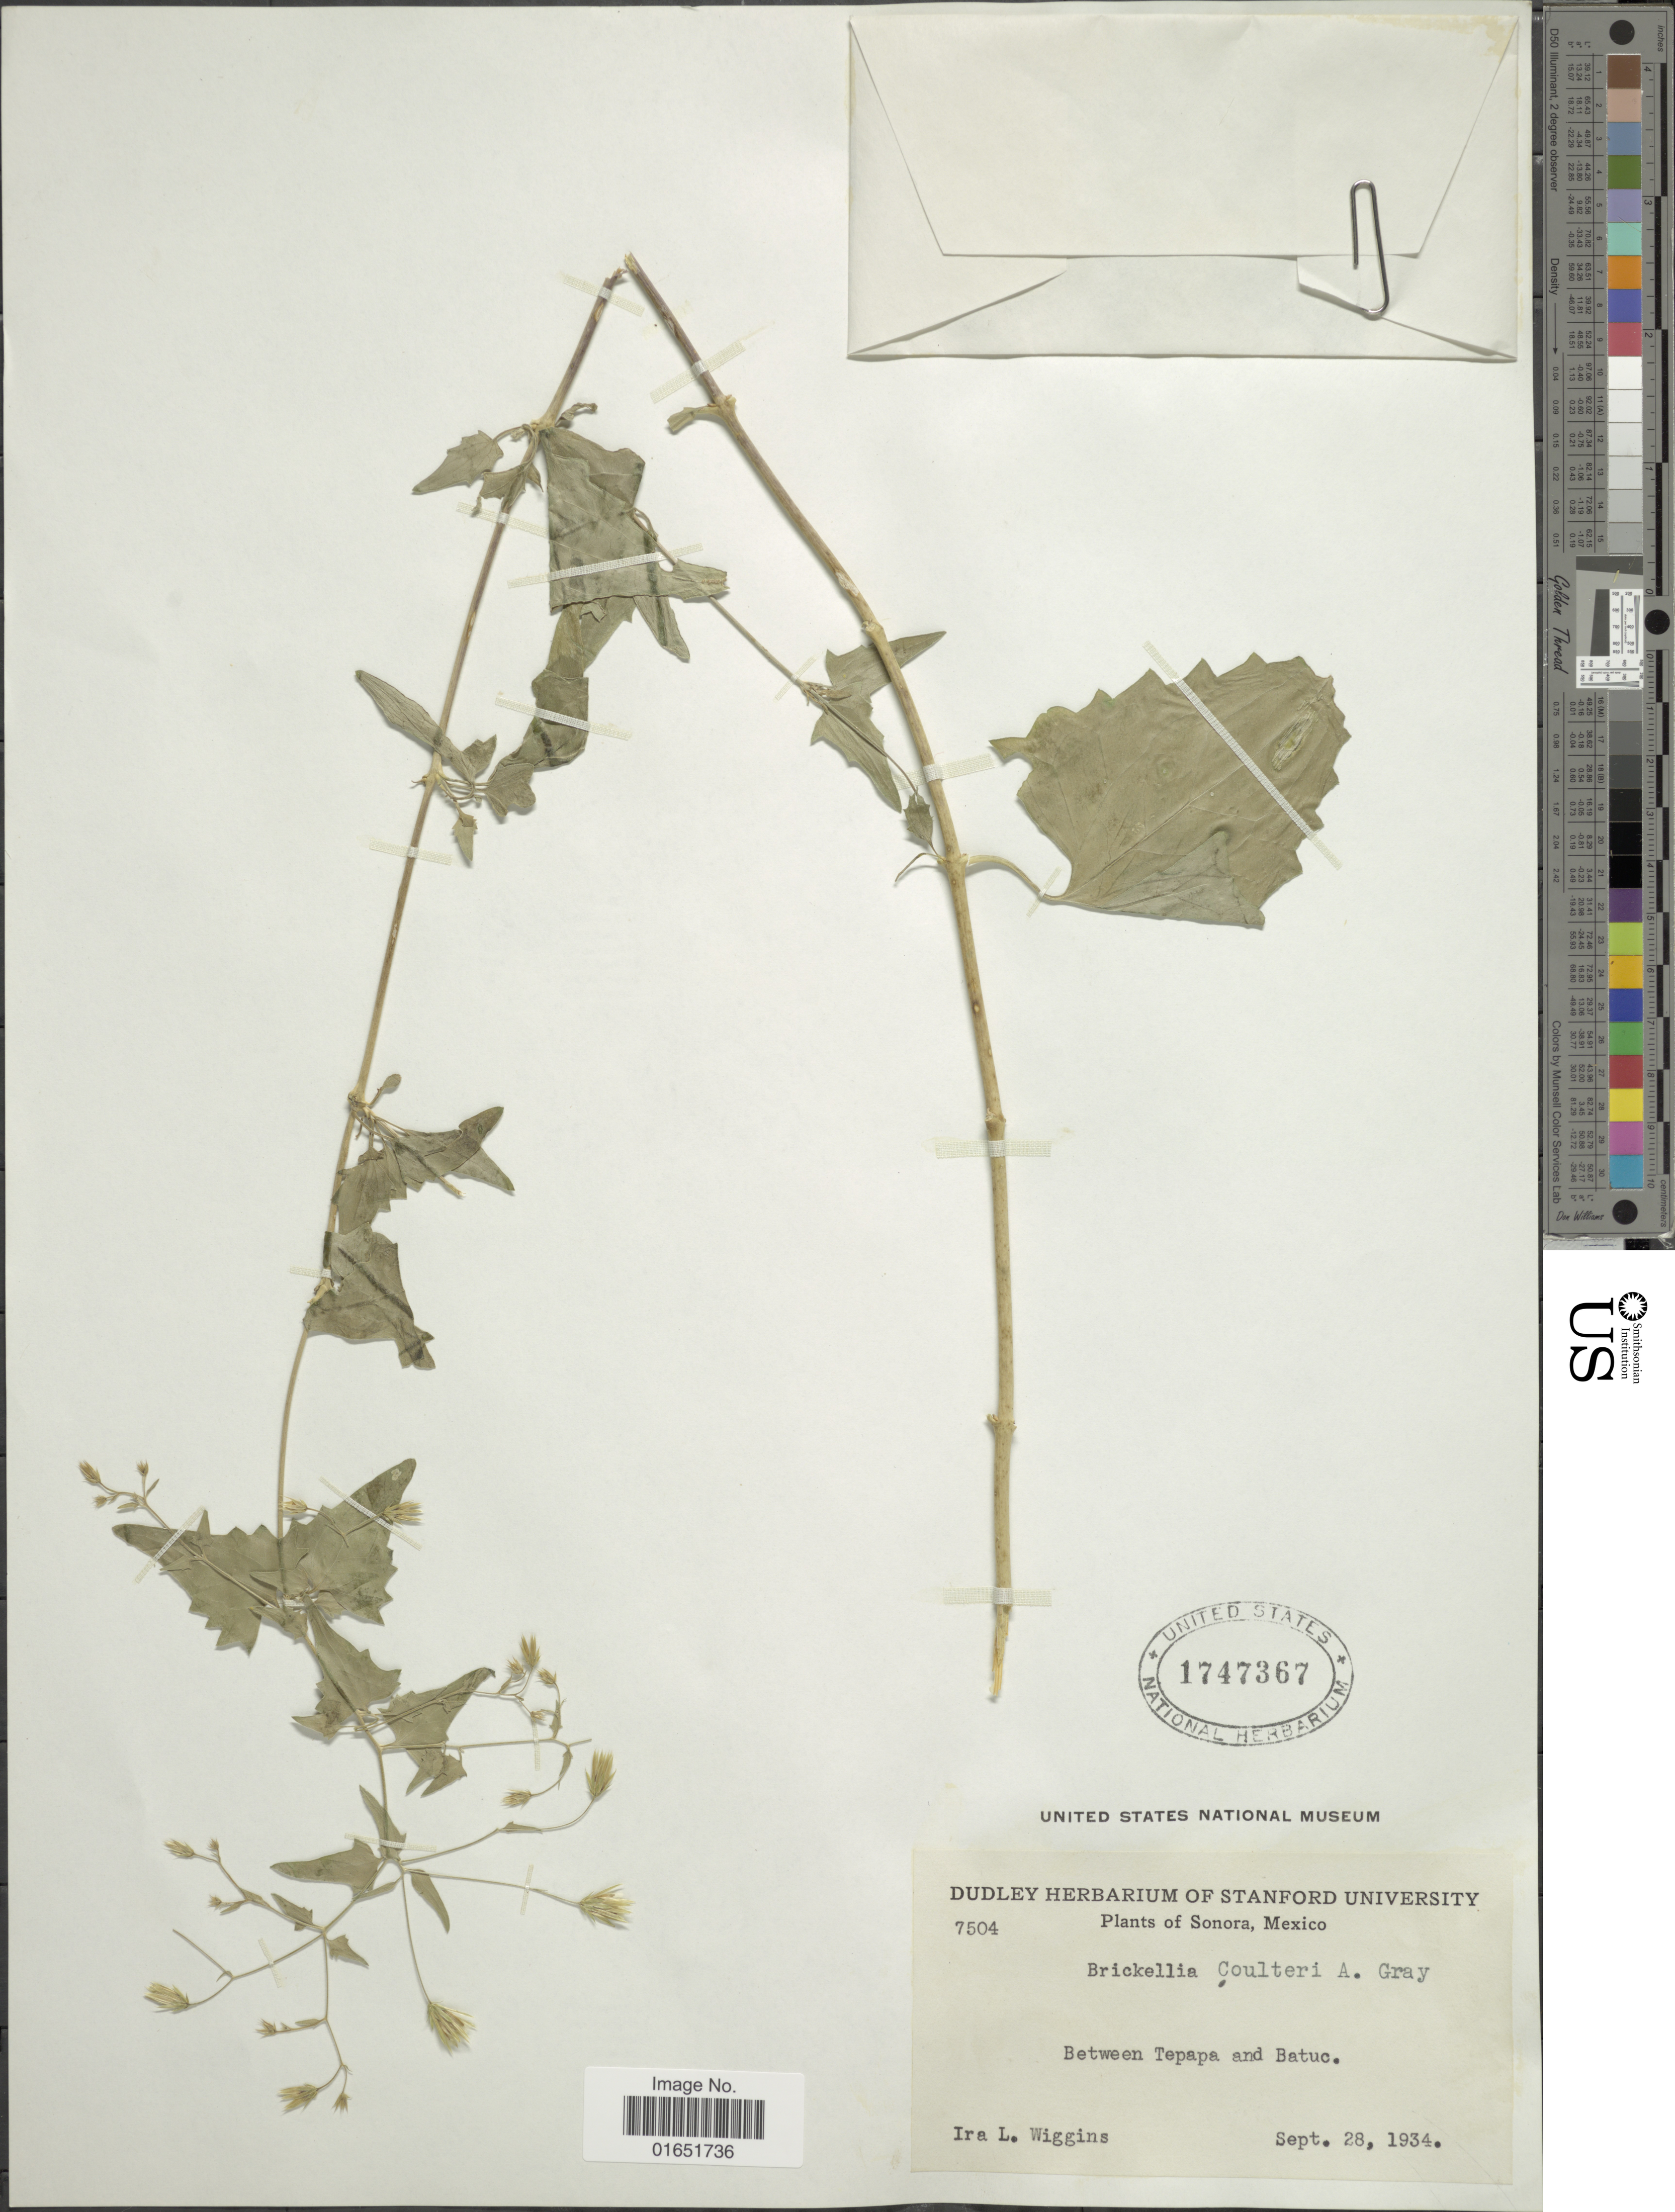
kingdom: Plantae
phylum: Tracheophyta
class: Magnoliopsida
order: Asterales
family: Asteraceae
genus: Brickellia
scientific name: Brickellia coulteri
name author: A. Gray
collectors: I. L. Wiggins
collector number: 7504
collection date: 1934-09-28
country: Mexico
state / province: Sonora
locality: Between Tepapa and Batuc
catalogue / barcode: US 1747367